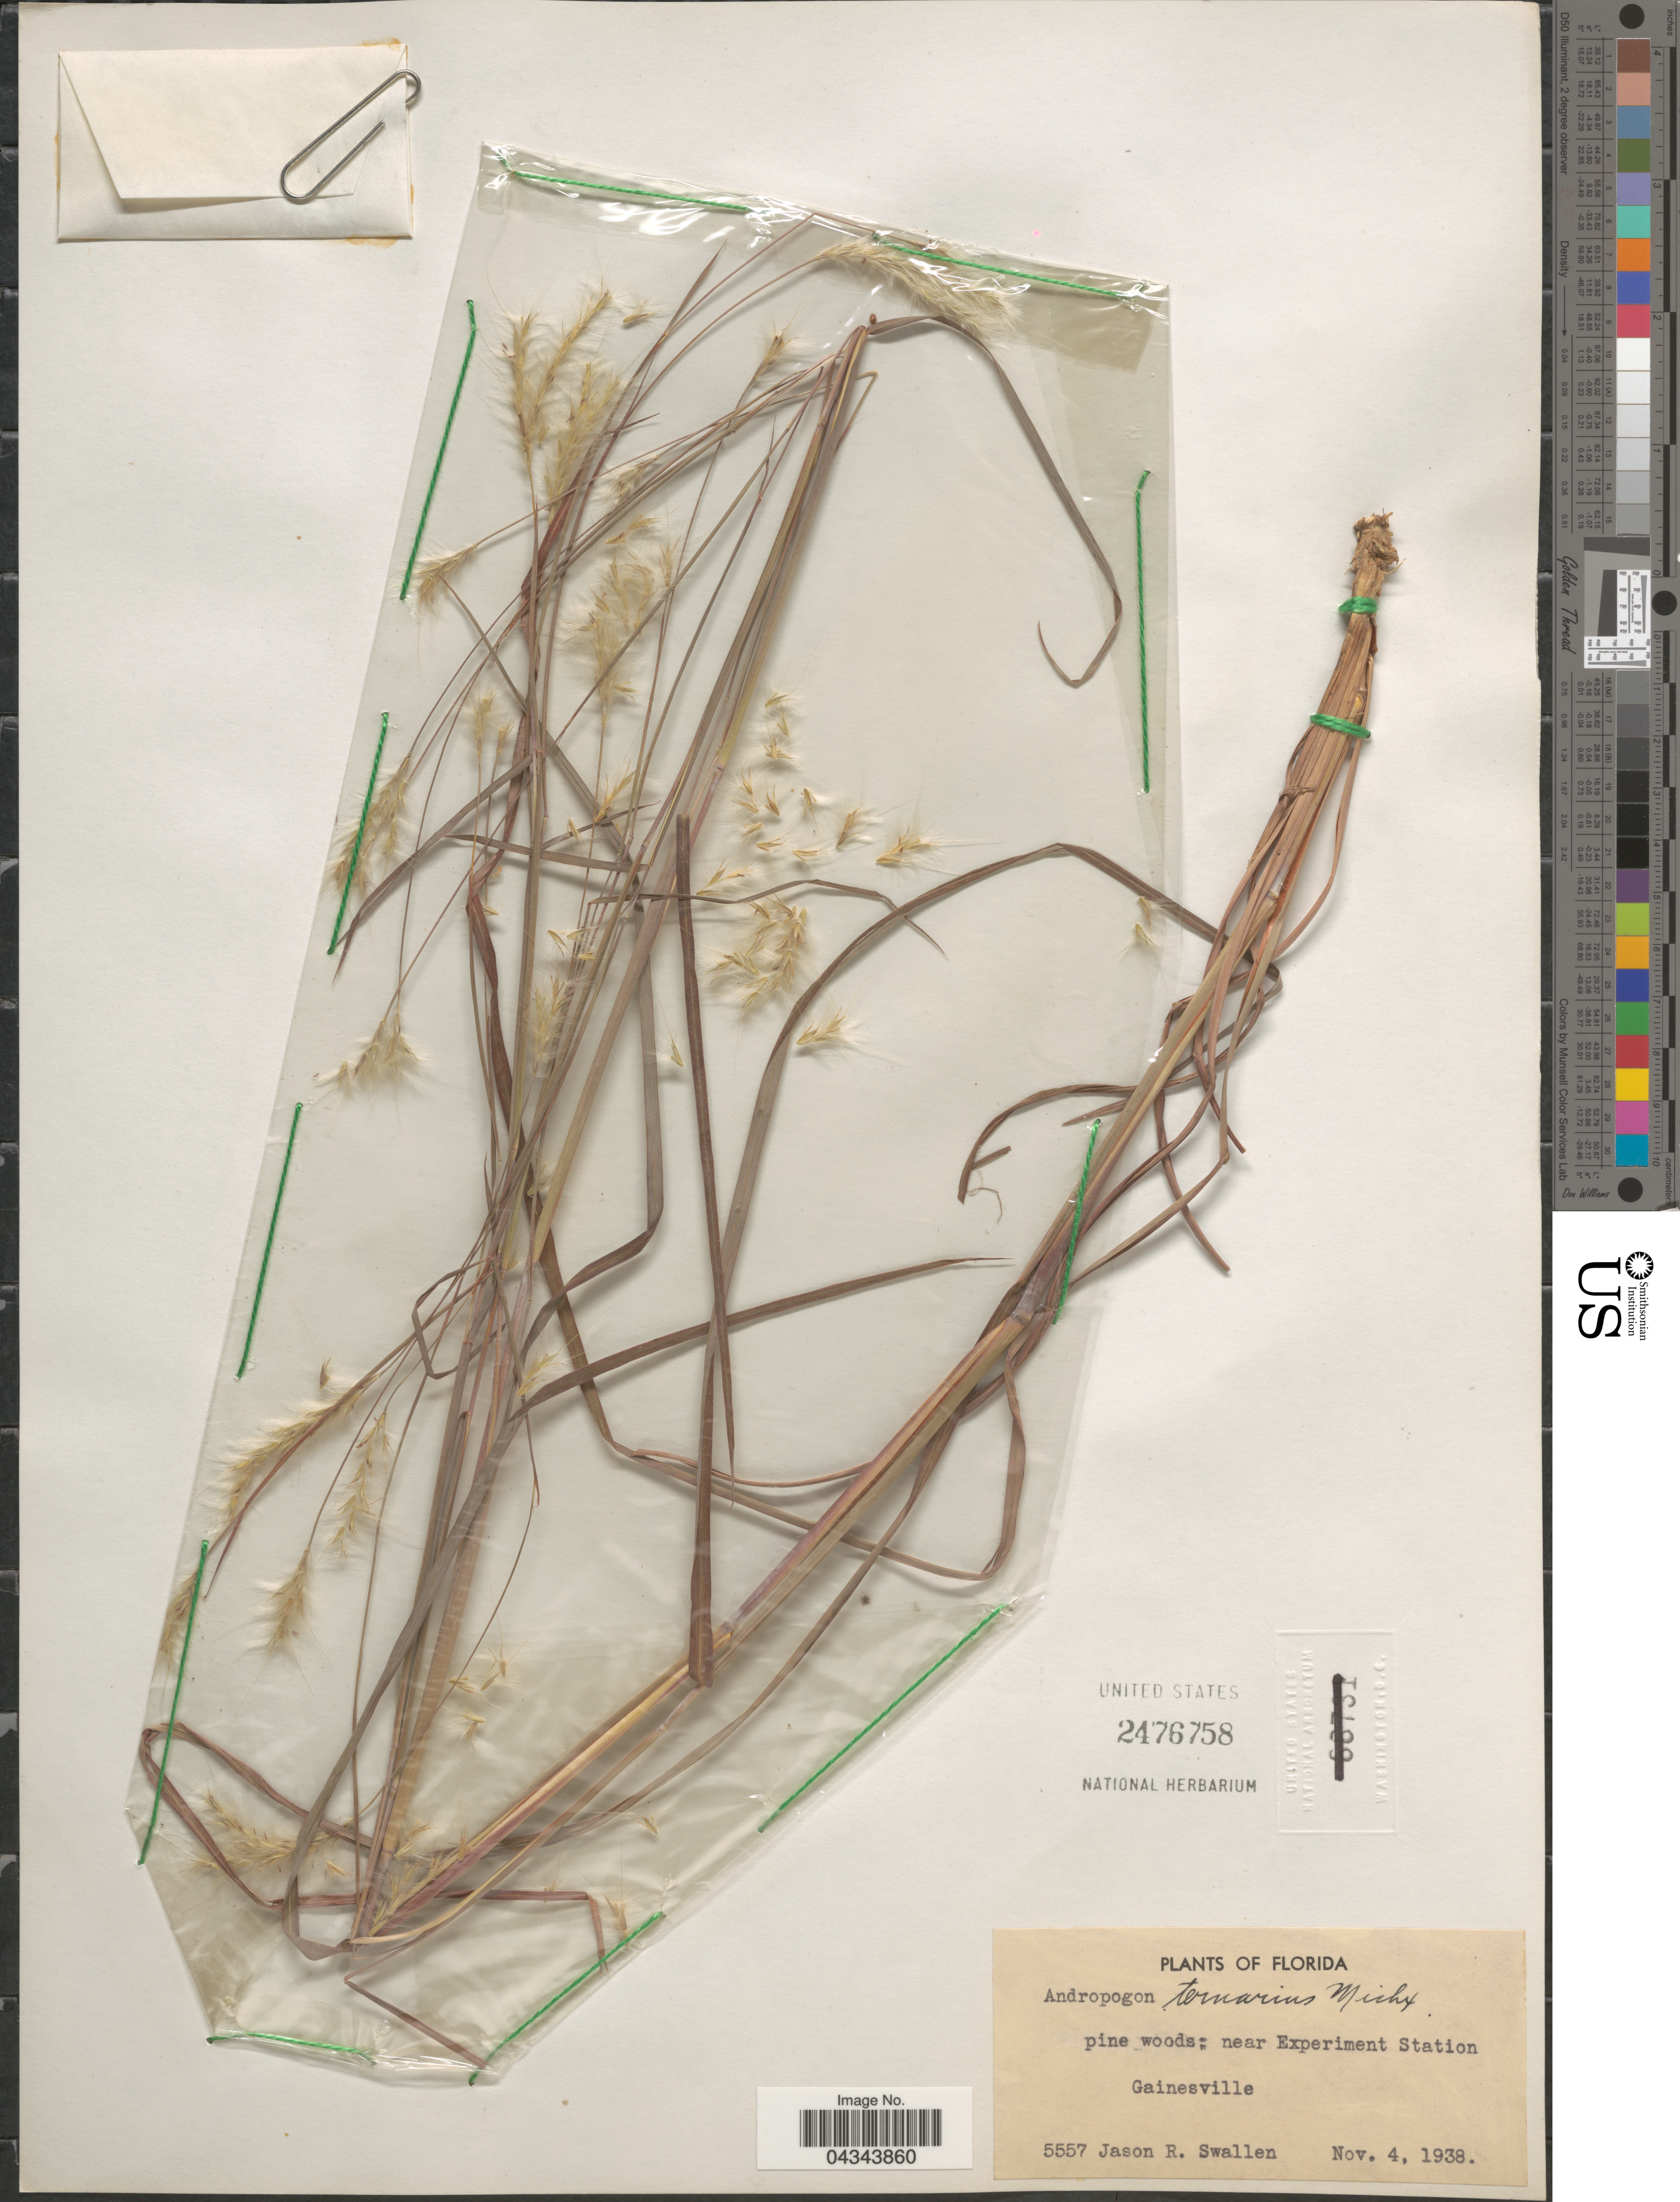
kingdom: Plantae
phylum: Tracheophyta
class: Liliopsida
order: Poales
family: Poaceae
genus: Andropogon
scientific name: Andropogon ternarius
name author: Michx.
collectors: J. R. Swallen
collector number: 5557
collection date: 1938-11-04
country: United States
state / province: Florida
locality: Pine woods; near Experiment Station. Gainesville.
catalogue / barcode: US 2476758